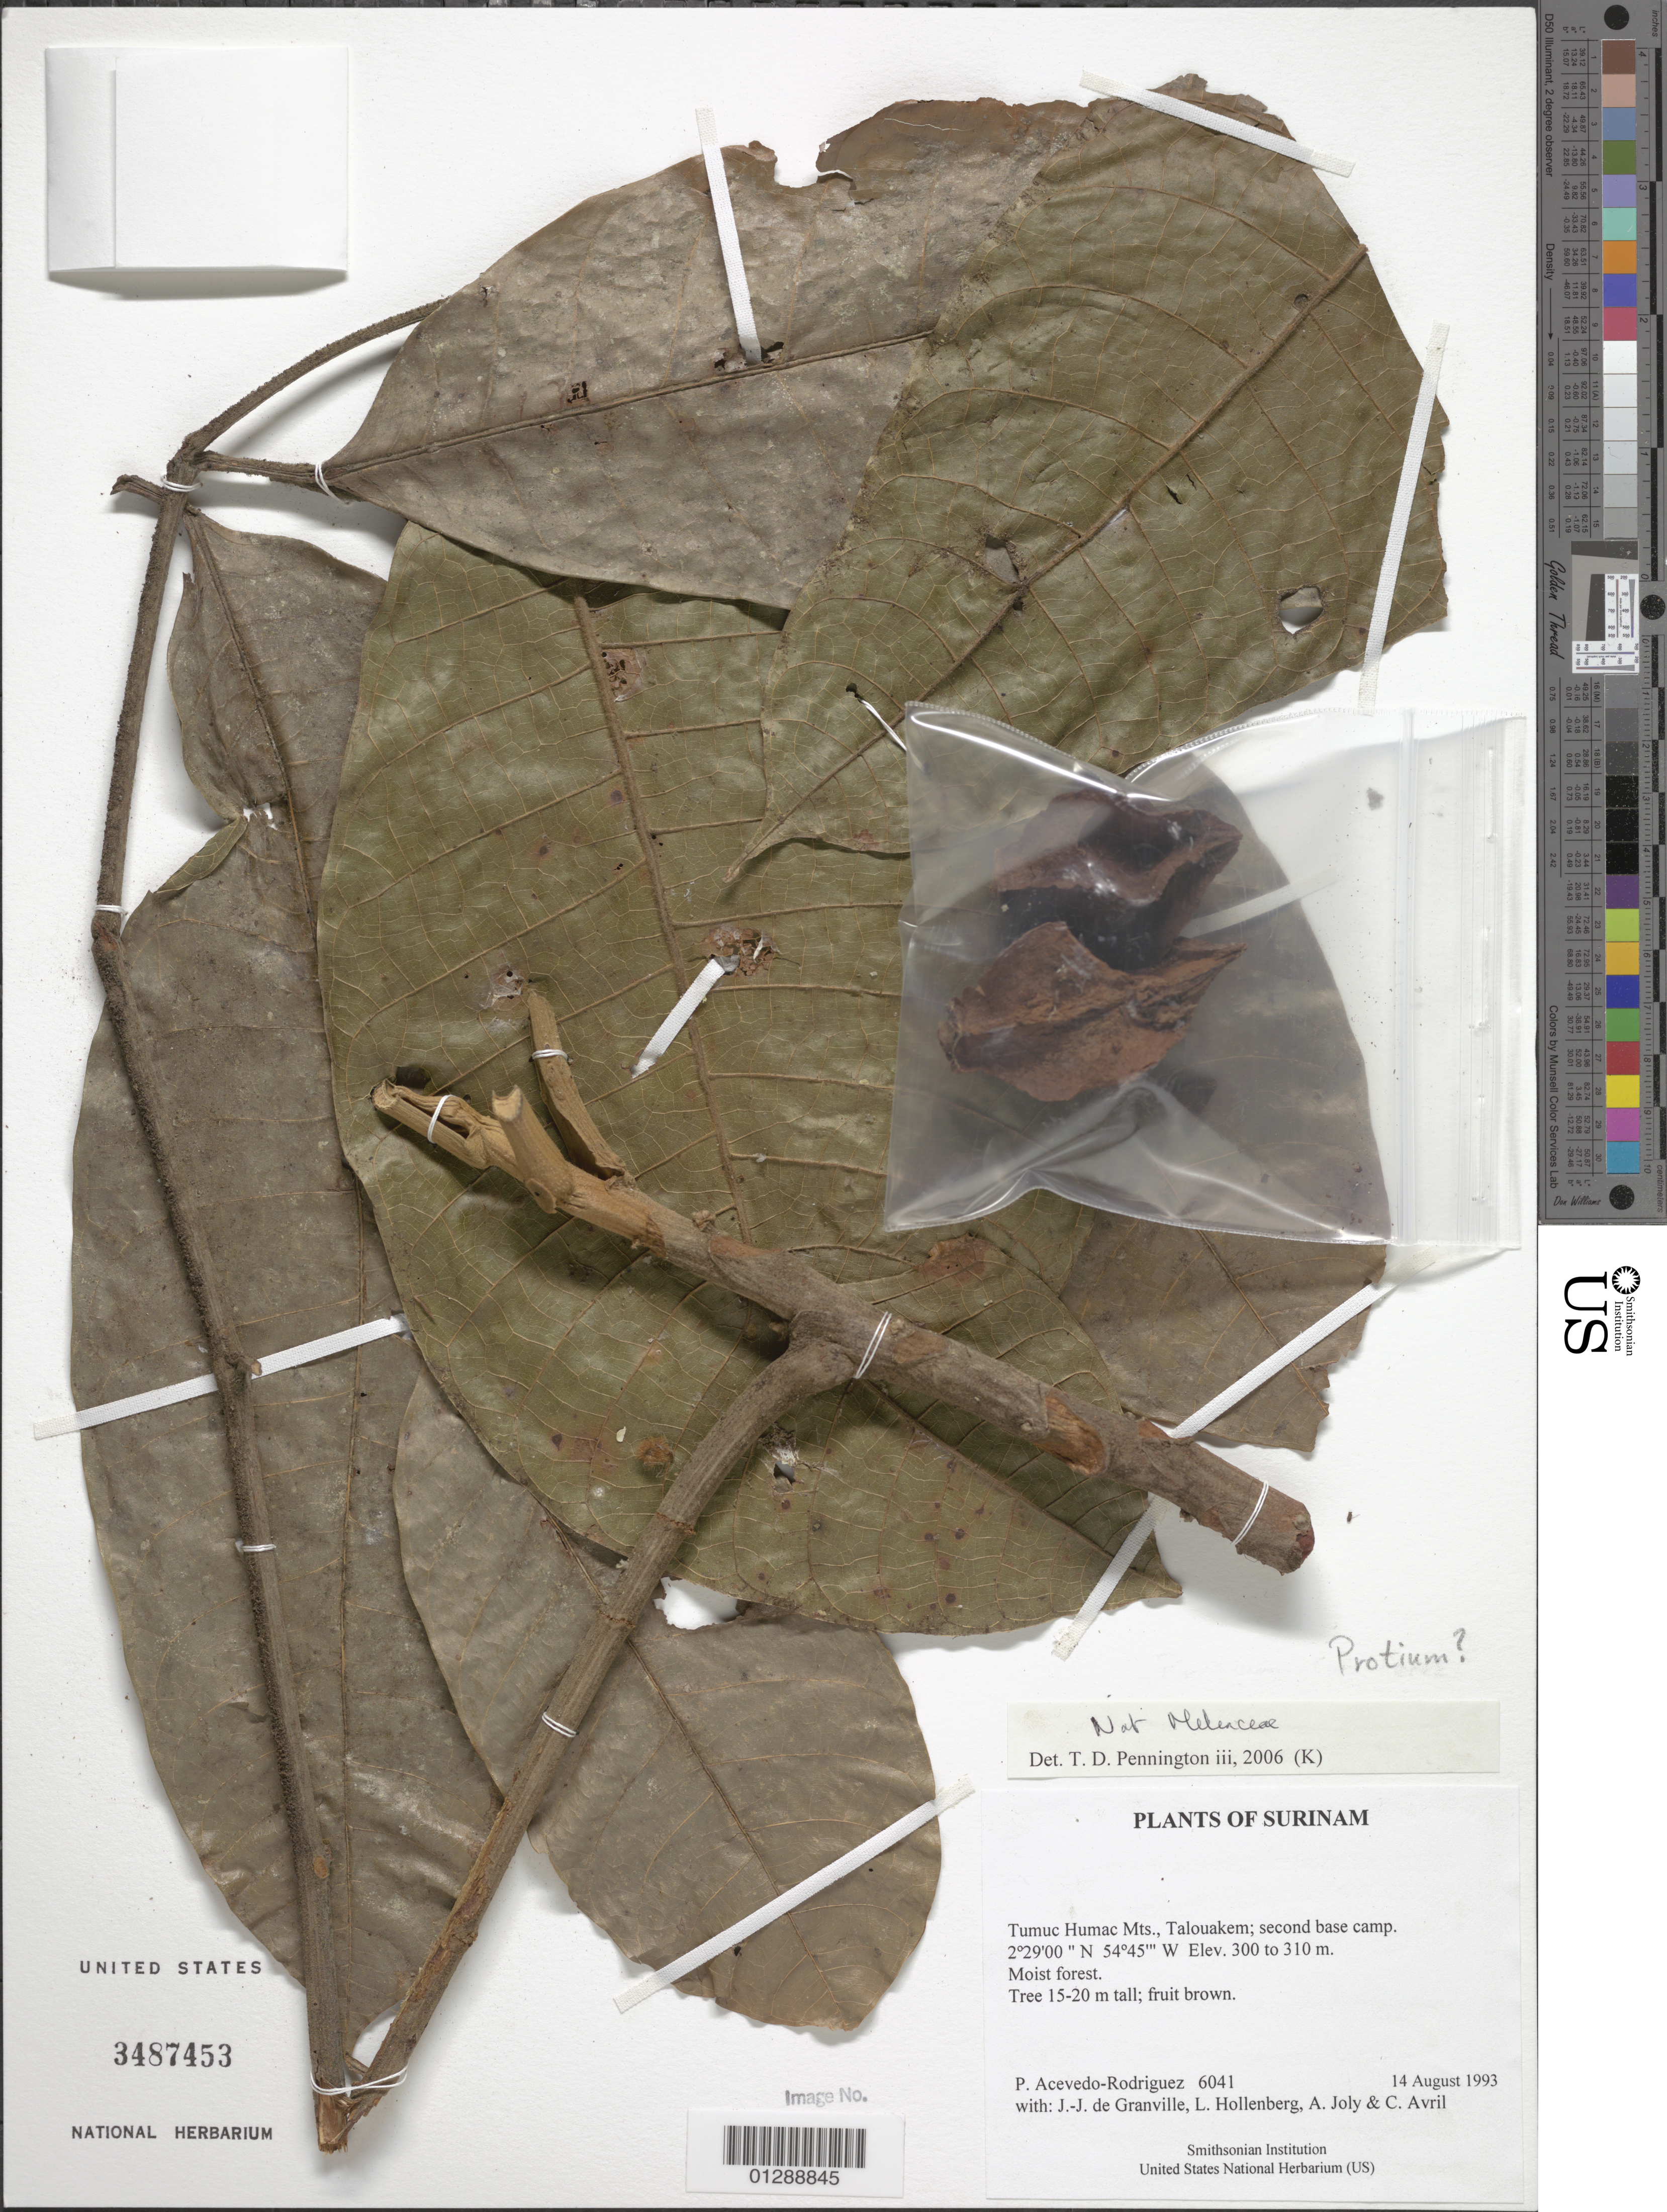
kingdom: Plantae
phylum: Tracheophyta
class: Magnoliopsida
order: Sapindales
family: Burseraceae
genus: Protium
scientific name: Protium sp.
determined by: Pérez C., A.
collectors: P. Acevedo-Rodr., J.-J. de Granville, L. Hollenberg, A. Joly & C. Avril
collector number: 6041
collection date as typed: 14 August 1993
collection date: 1993-08-14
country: Suriname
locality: Tumuc Humac Mts., Talouakem; second base camp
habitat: Moist forest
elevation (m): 300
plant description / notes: US, NY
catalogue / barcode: US 3487453